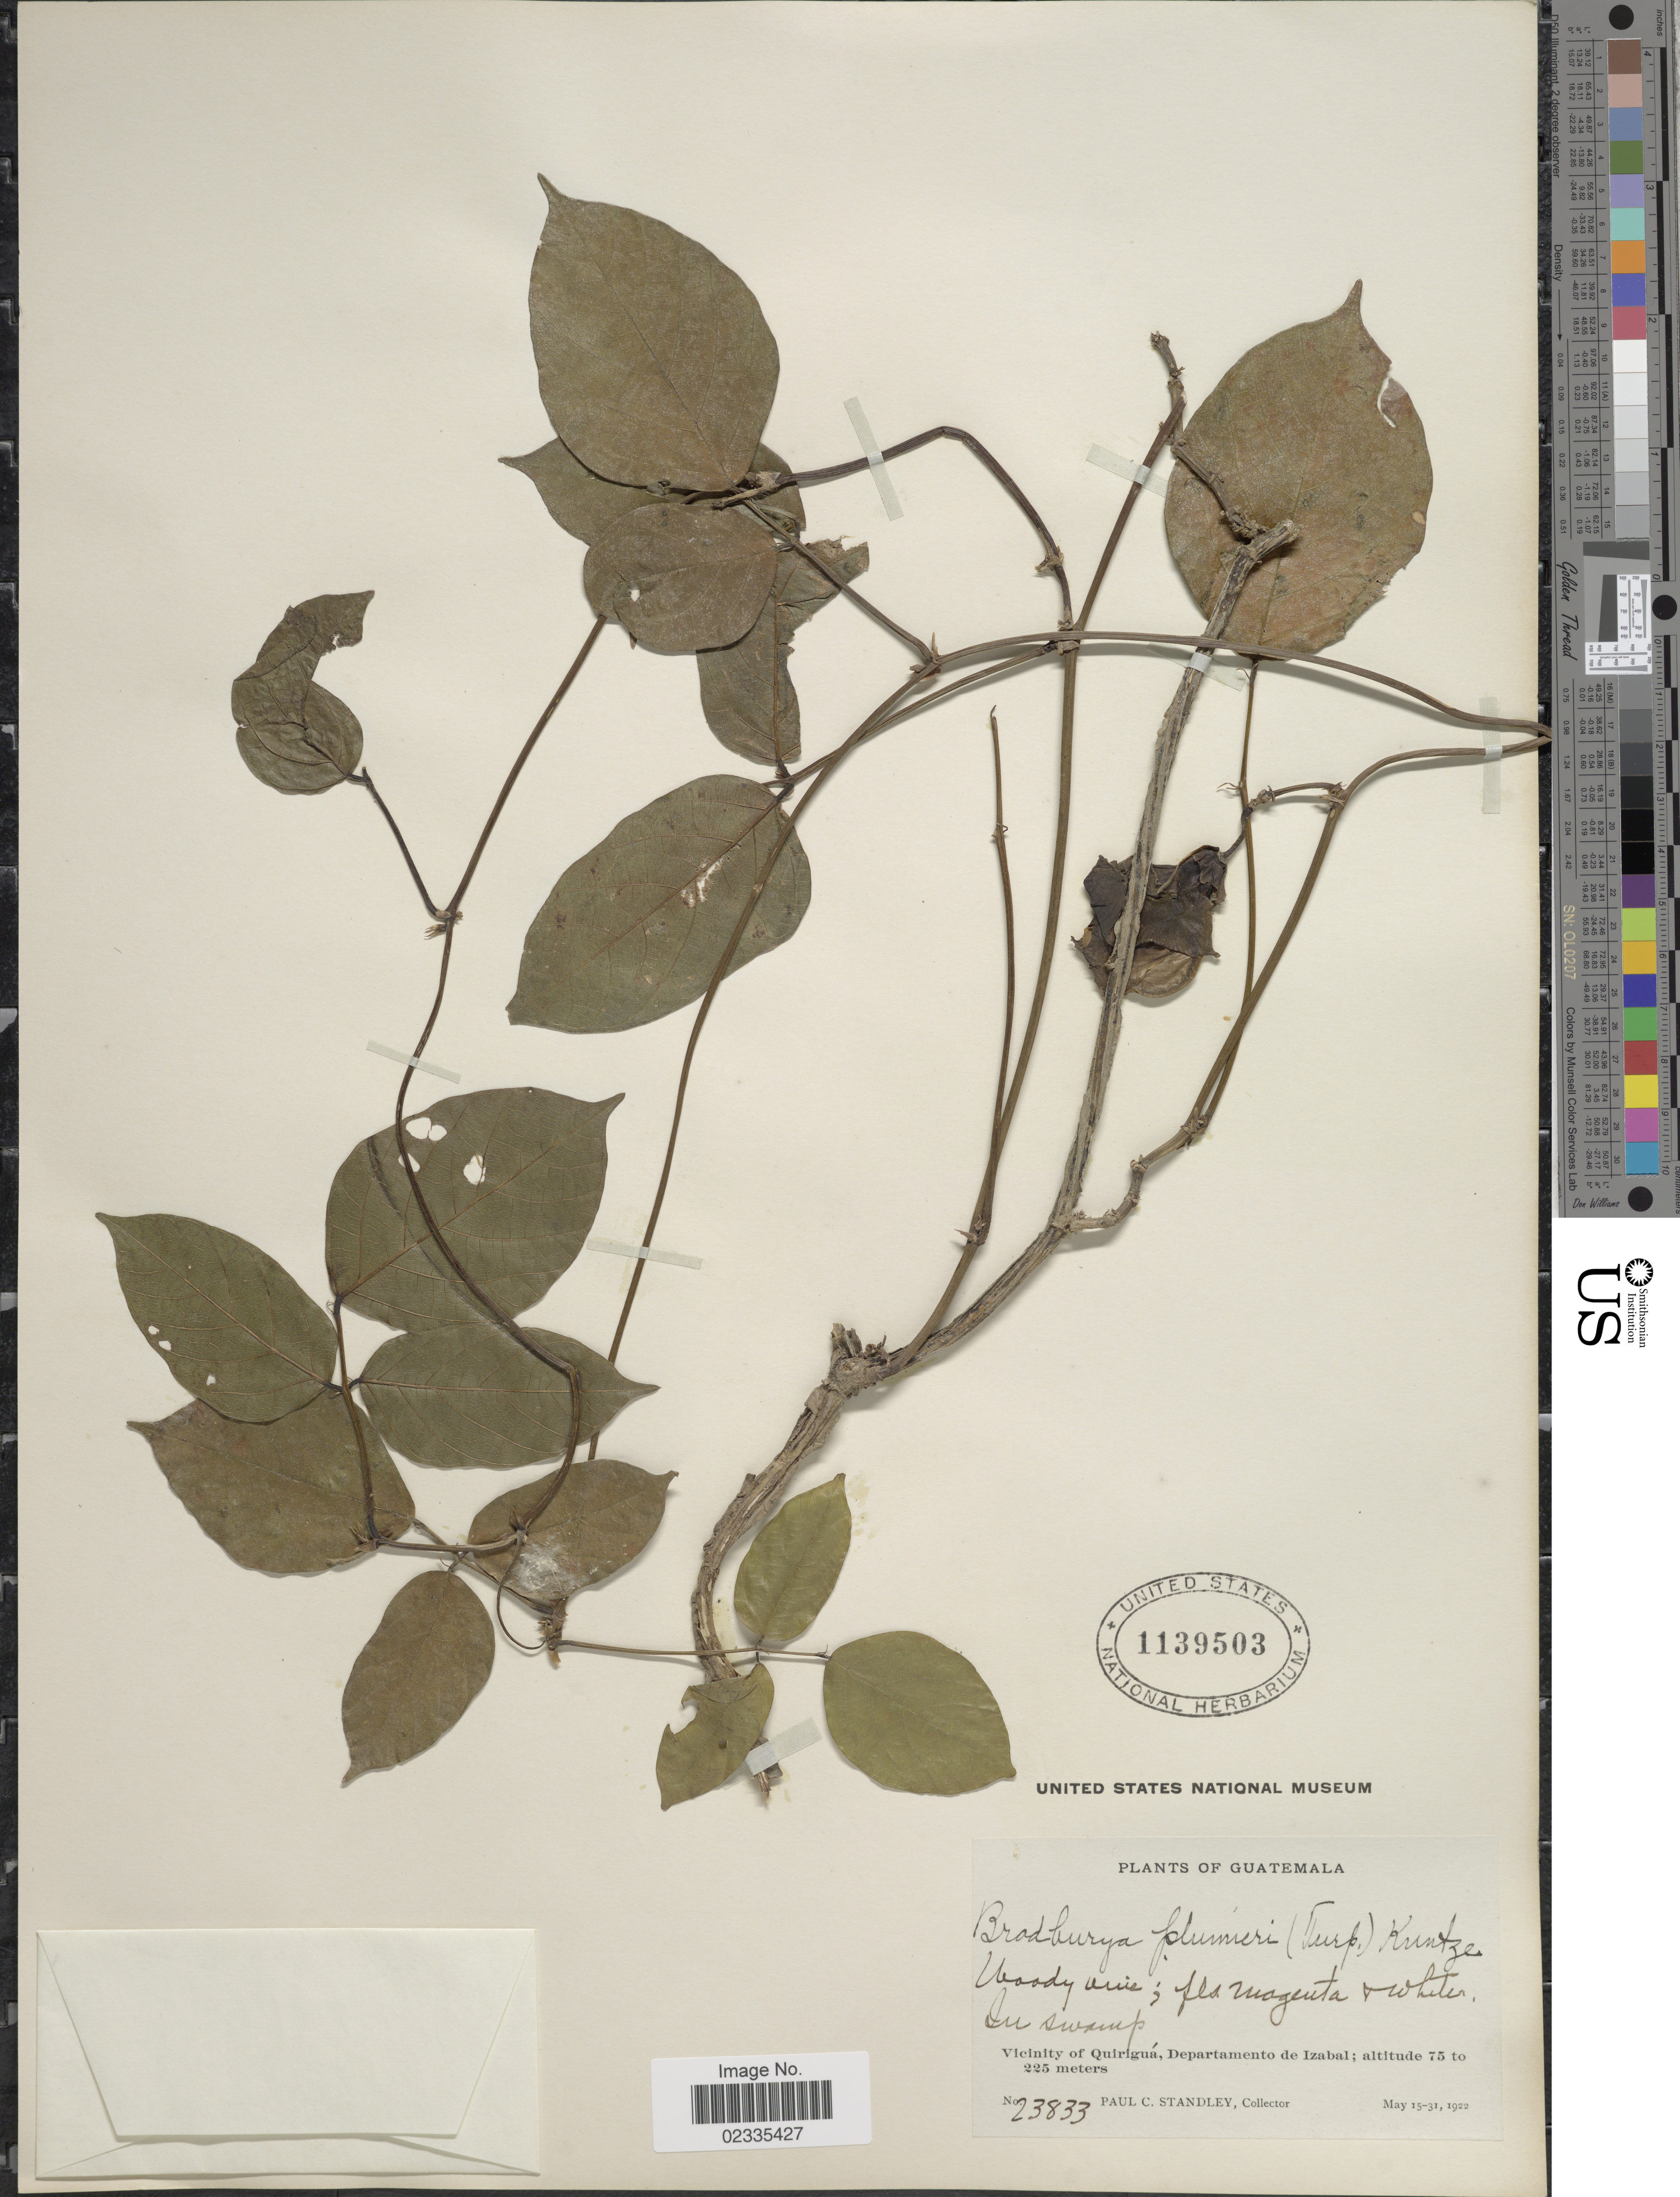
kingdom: Plantae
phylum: Tracheophyta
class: Magnoliopsida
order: Fabales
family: Fabaceae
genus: Centrosema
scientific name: Centrosema plumieri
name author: (Turpin ex Pers.) Benth.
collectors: P. C. Standley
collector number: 23833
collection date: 1922-05-15/1922-05-31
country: Guatemala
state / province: Izabal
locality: Vicinity of Quirigua, Department de Izabal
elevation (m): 75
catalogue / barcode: US 1139503